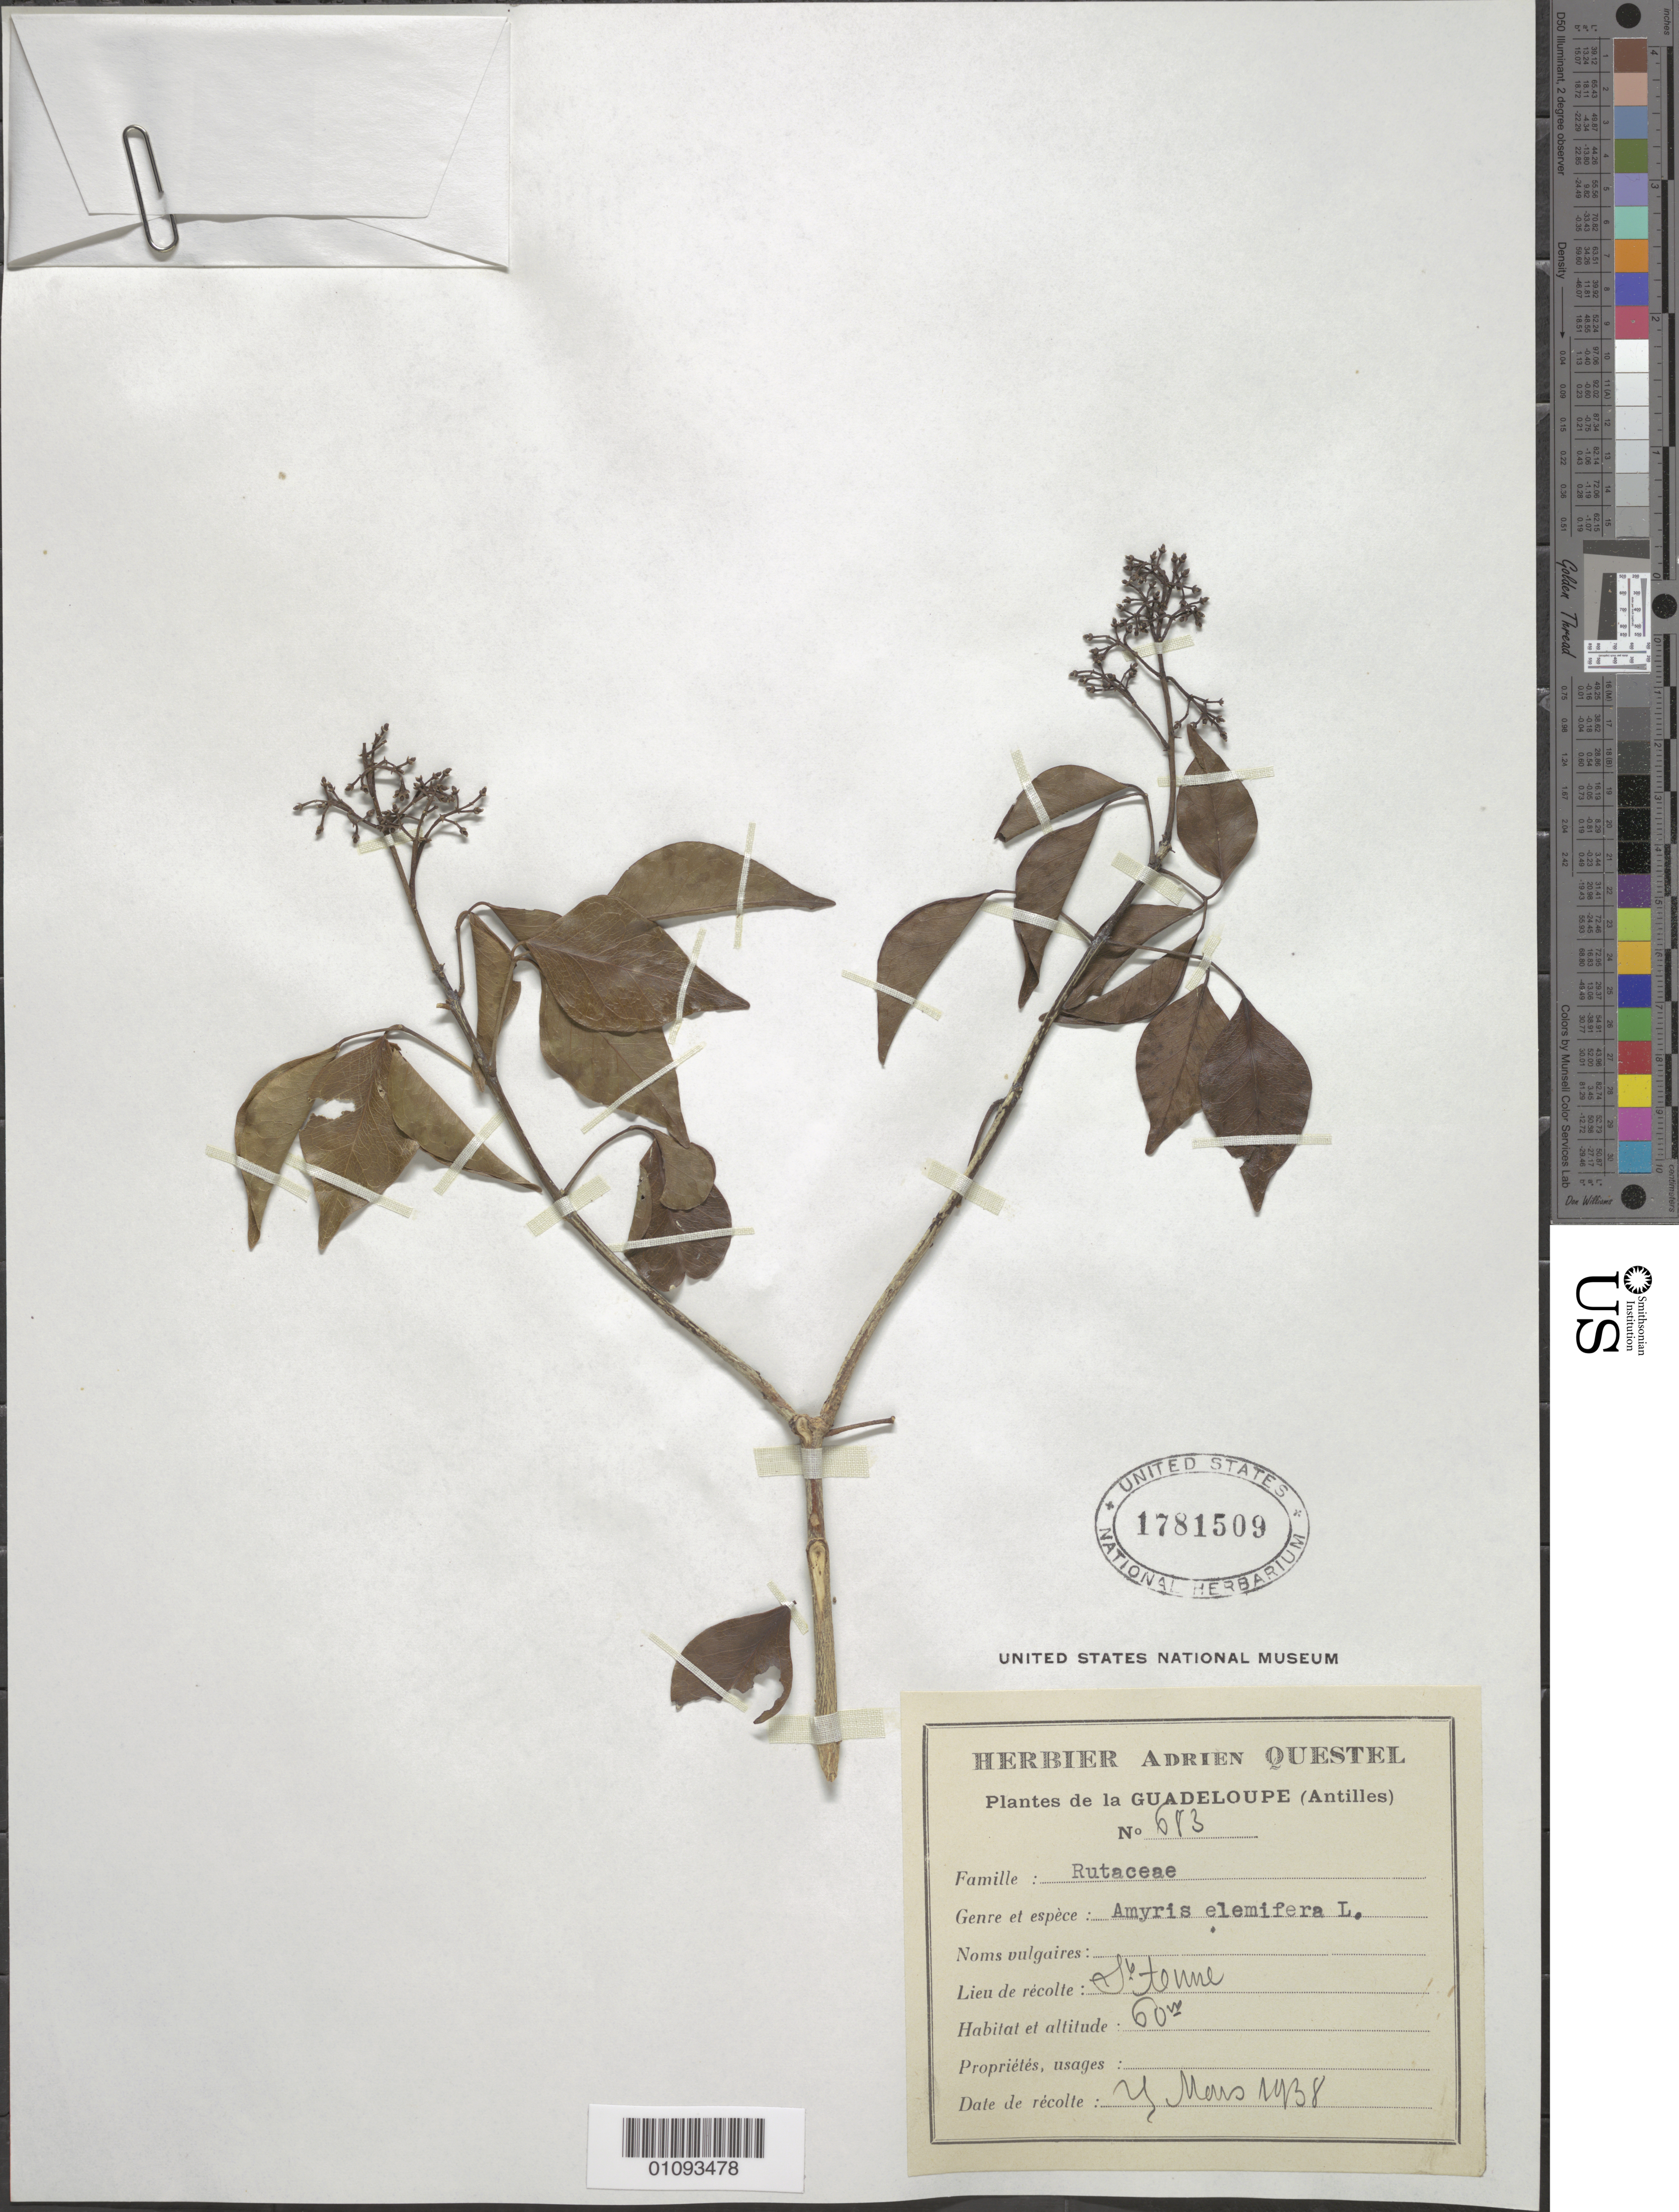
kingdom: Plantae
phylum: Tracheophyta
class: Magnoliopsida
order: Sapindales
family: Rutaceae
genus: Amyris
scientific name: Amyris elemifera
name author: L.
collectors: A. Questel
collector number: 683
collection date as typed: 04 Mar 1938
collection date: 1938-03-04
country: Guadeloupe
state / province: St. Anne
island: Basse Terre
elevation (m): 60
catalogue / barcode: US 1781509